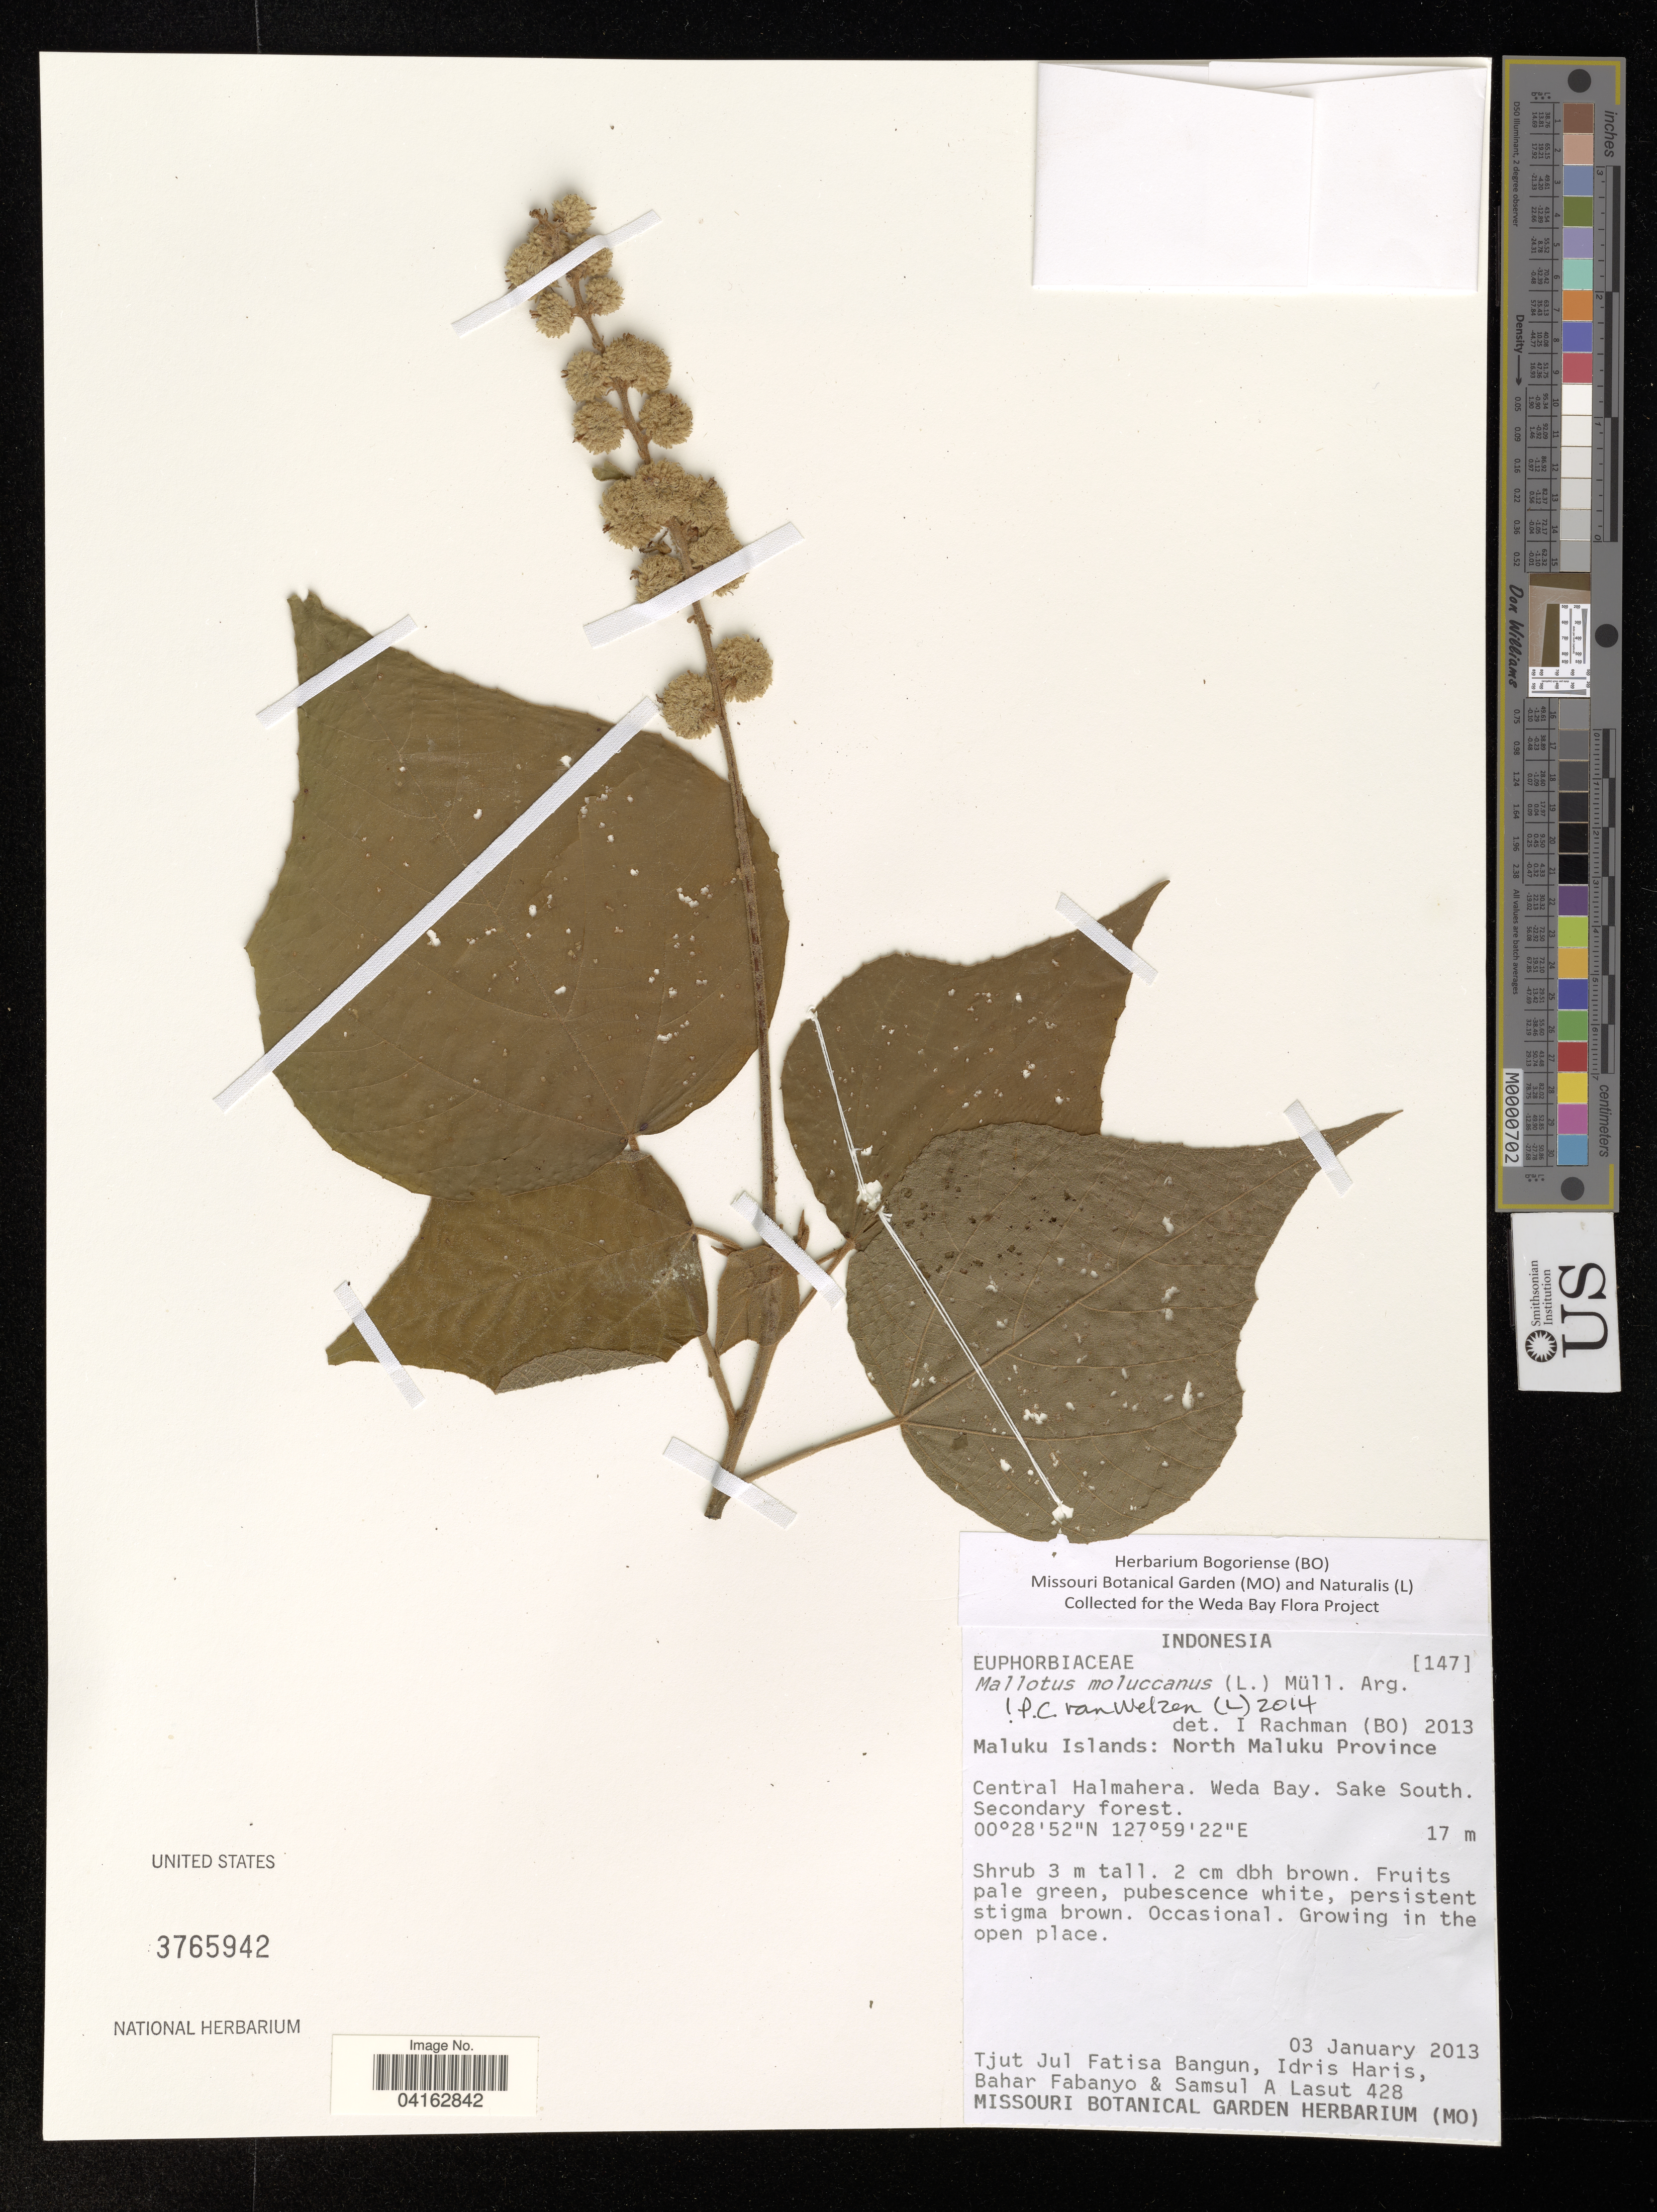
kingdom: Plantae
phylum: Tracheophyta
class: Magnoliopsida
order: Malpighiales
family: Euphorbiaceae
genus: Aleurites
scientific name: Aleurites moluccanus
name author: (L.) Willd.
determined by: (US) Smithsonian Institution - National Museum of Natural History - Department of Botany (UNITED STATES)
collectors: T. Bangun, I. Haris, B. Fabanyo & S. Lasut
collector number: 428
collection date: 2013-01-03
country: Indonesia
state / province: Maluku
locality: Maluku Islands: North Maluku Province. Central Halmahera. Weda Bay. Sake South.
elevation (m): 17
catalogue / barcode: US 3765942